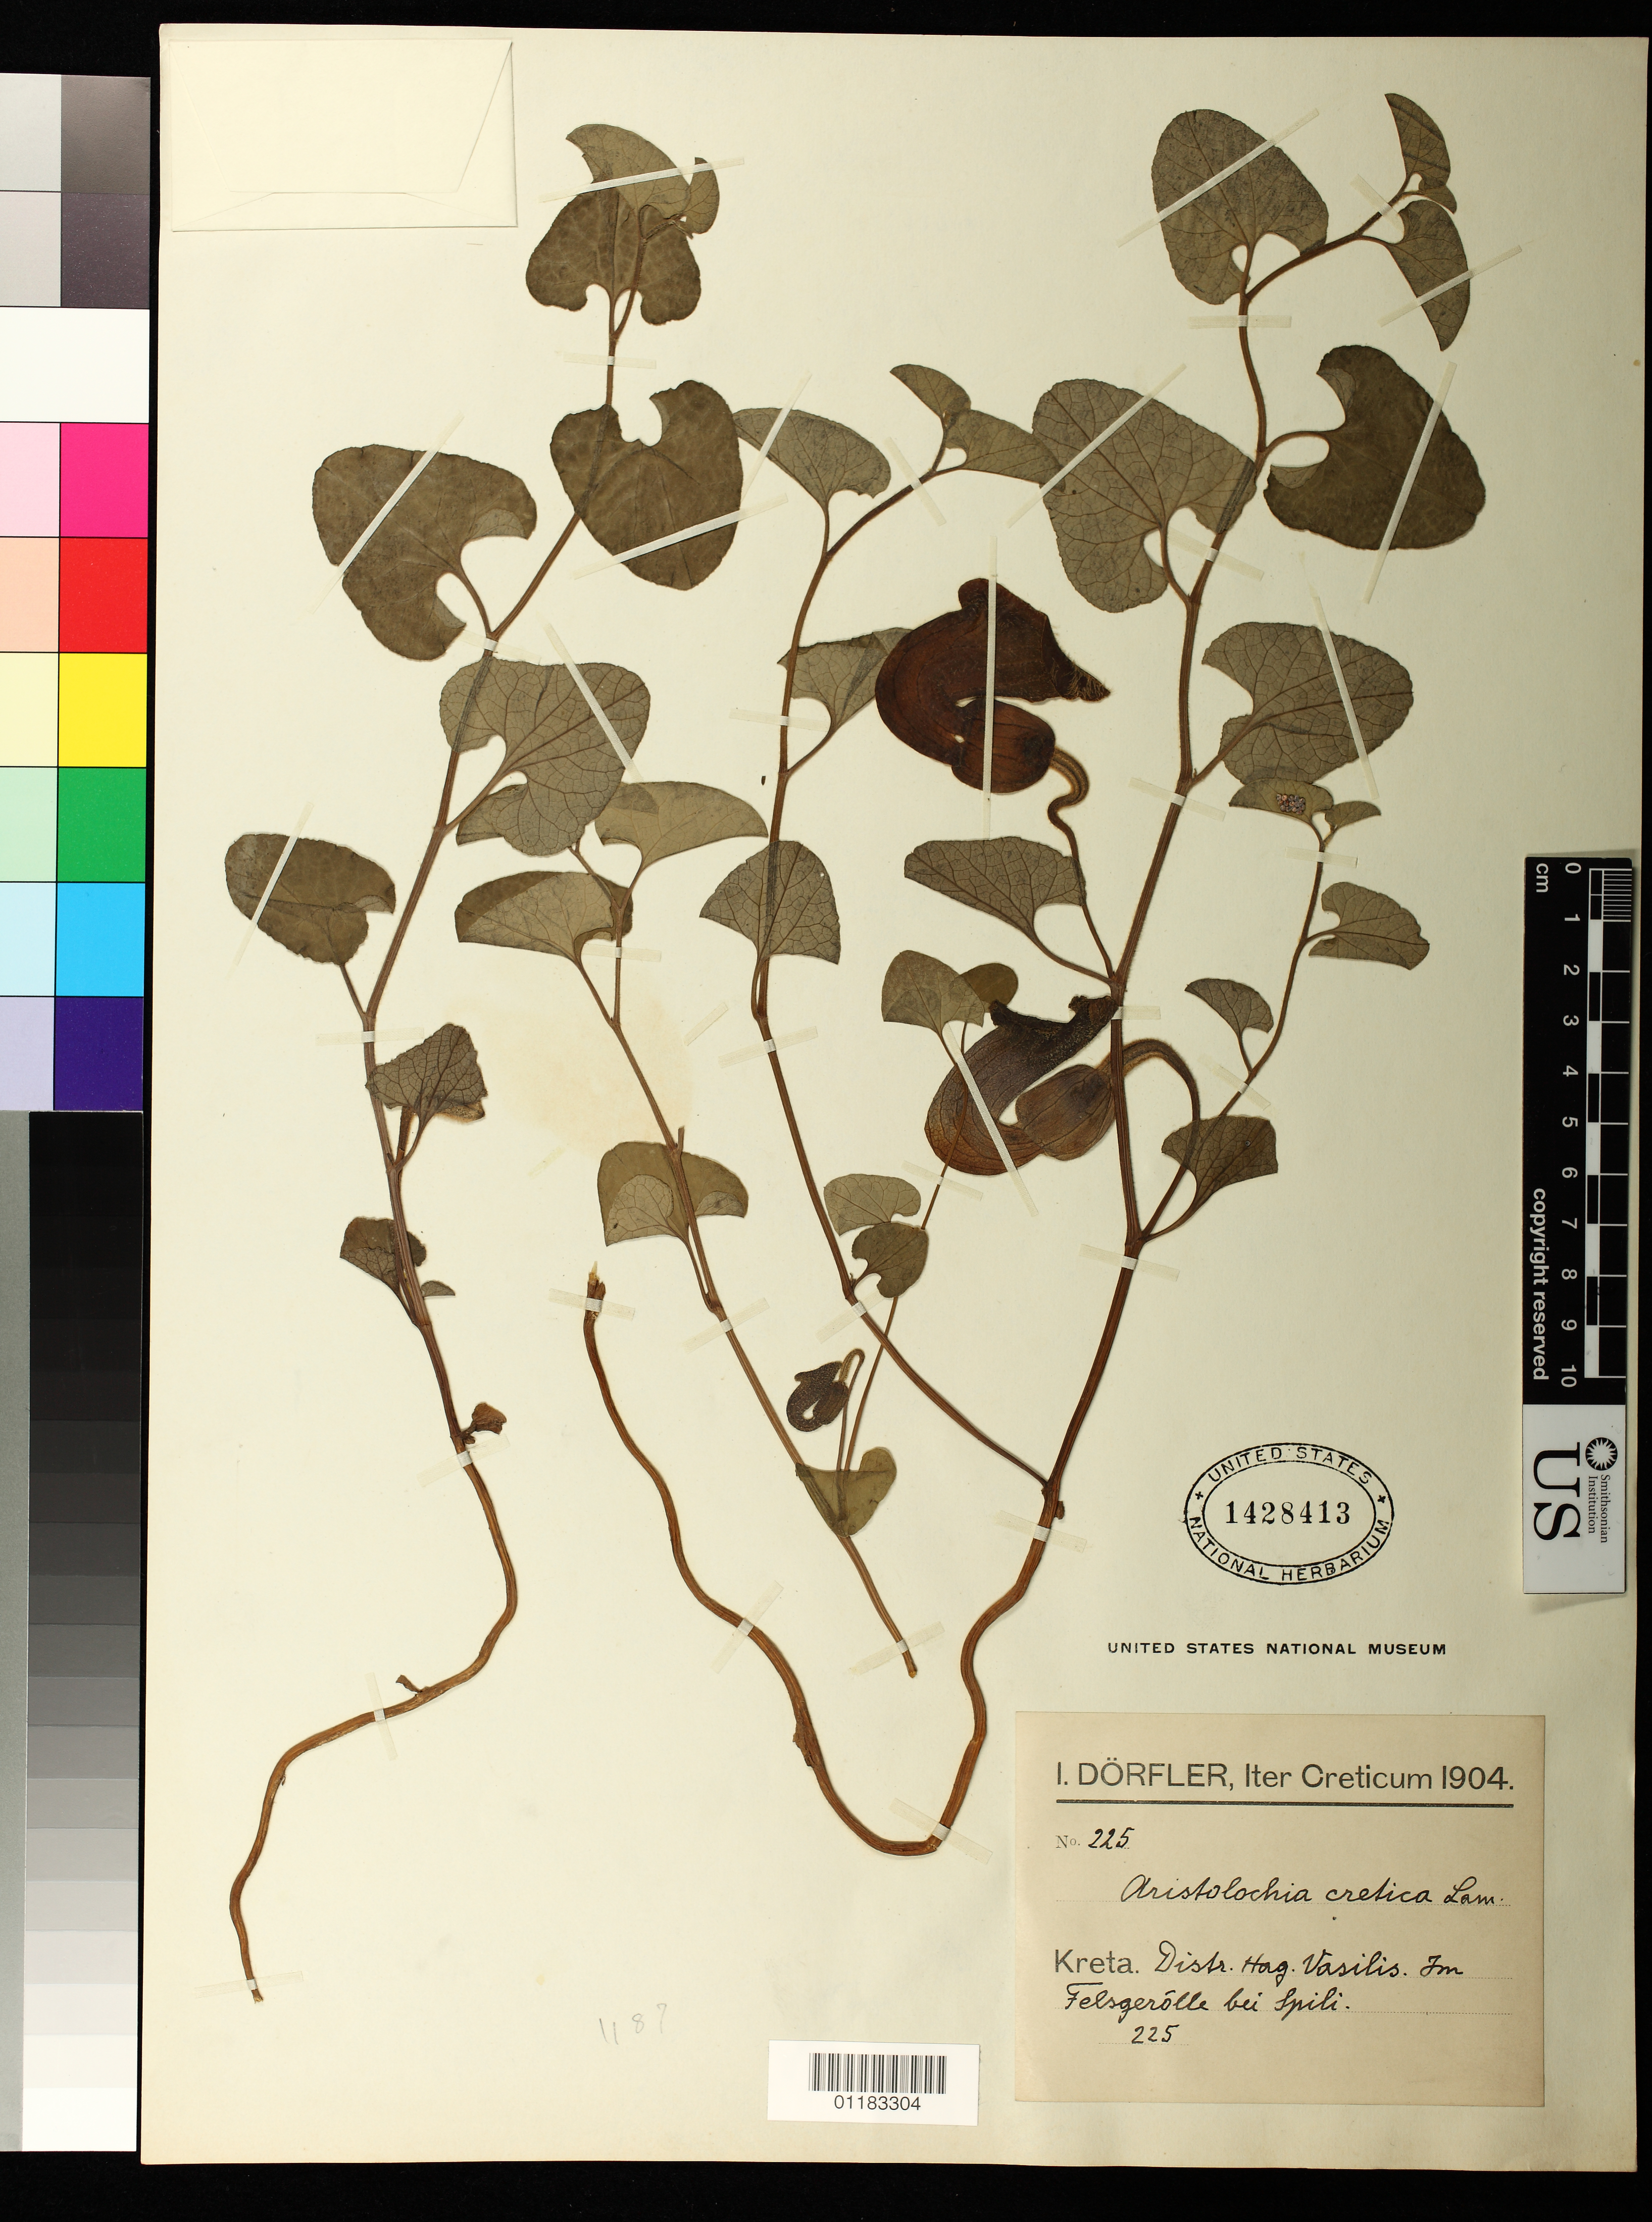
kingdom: Plantae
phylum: Tracheophyta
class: Magnoliopsida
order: Piperales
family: Aristolochiaceae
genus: Aristolochia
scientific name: Aristolochia cretica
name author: Lam.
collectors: I. Dörfler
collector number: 225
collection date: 1904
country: Greece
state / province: Crete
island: Crete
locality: Distr. Hag. Vasilis. Fm Felsgerolle bei Spili.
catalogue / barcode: US 1428413